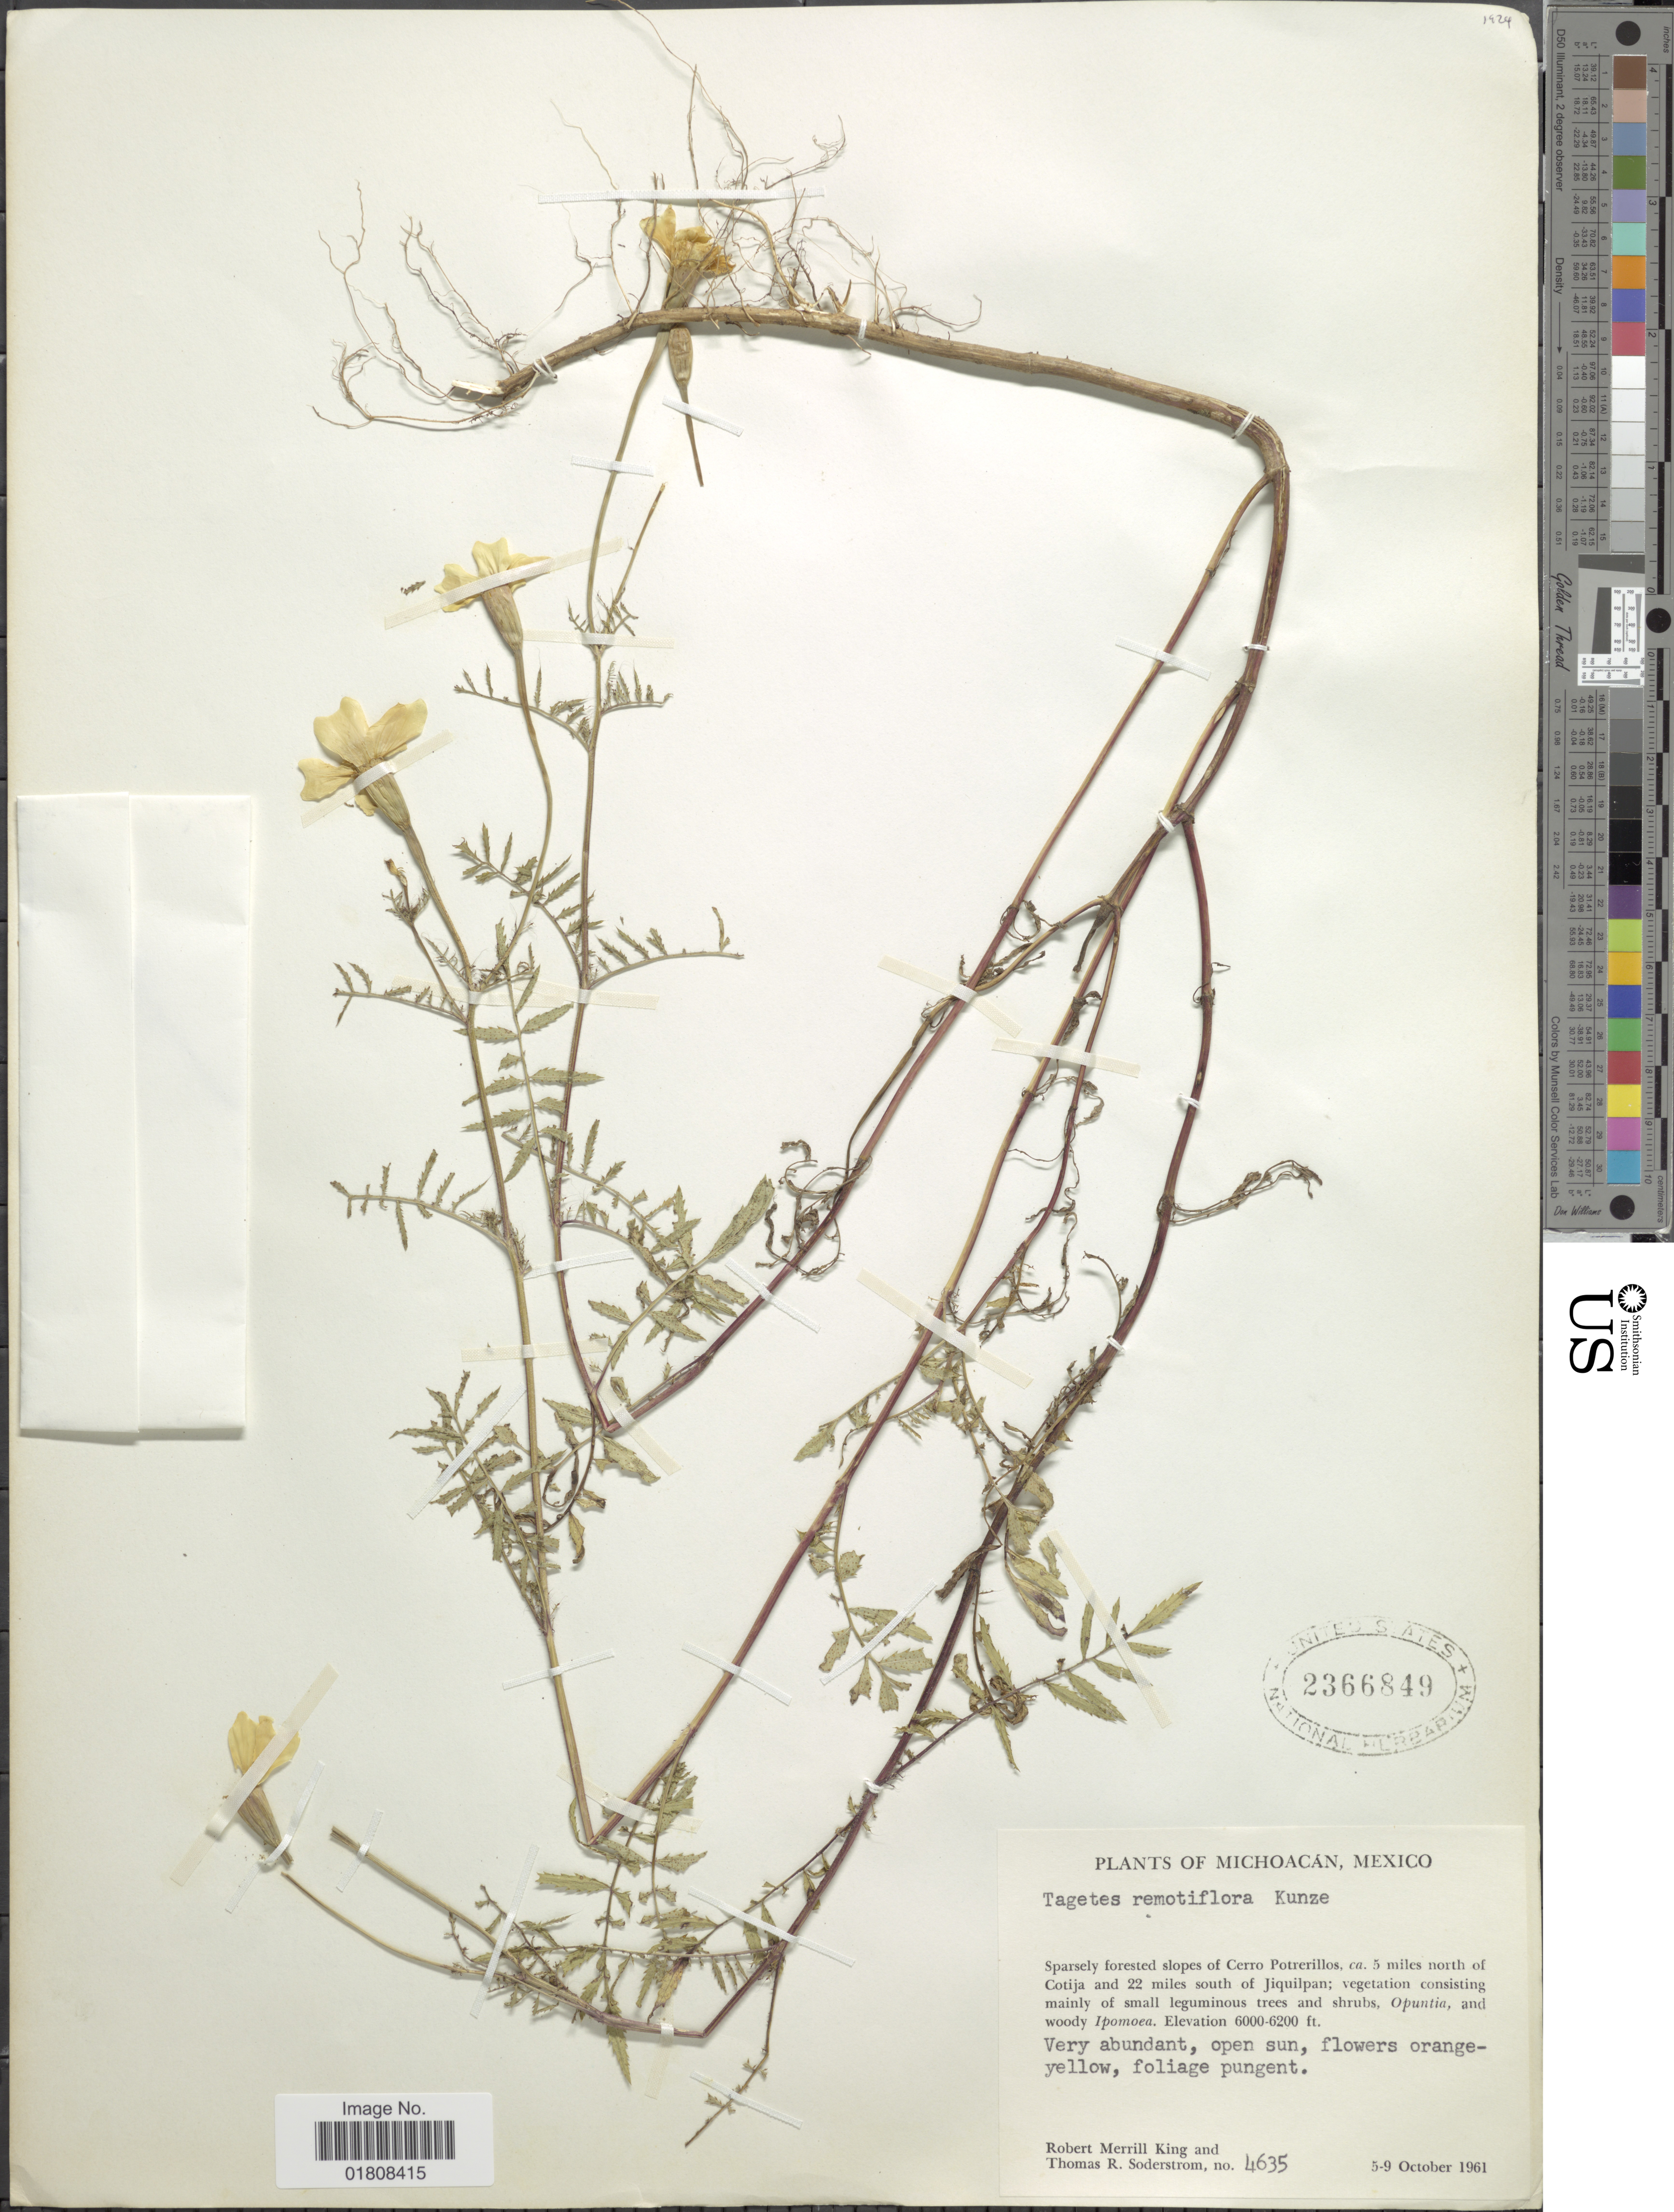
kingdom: Plantae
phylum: Tracheophyta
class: Magnoliopsida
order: Asterales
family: Asteraceae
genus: Tagetes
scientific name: Tagetes remotiflora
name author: Kunze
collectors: R. M. King & T. R. Soderstrom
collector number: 4635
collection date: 1961-10-05/1961-10-09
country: Mexico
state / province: Michoacán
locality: Ca 5 milesnorth of Cotija and 22 milessouth of Jiquilpan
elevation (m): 1829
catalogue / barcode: US 2366849